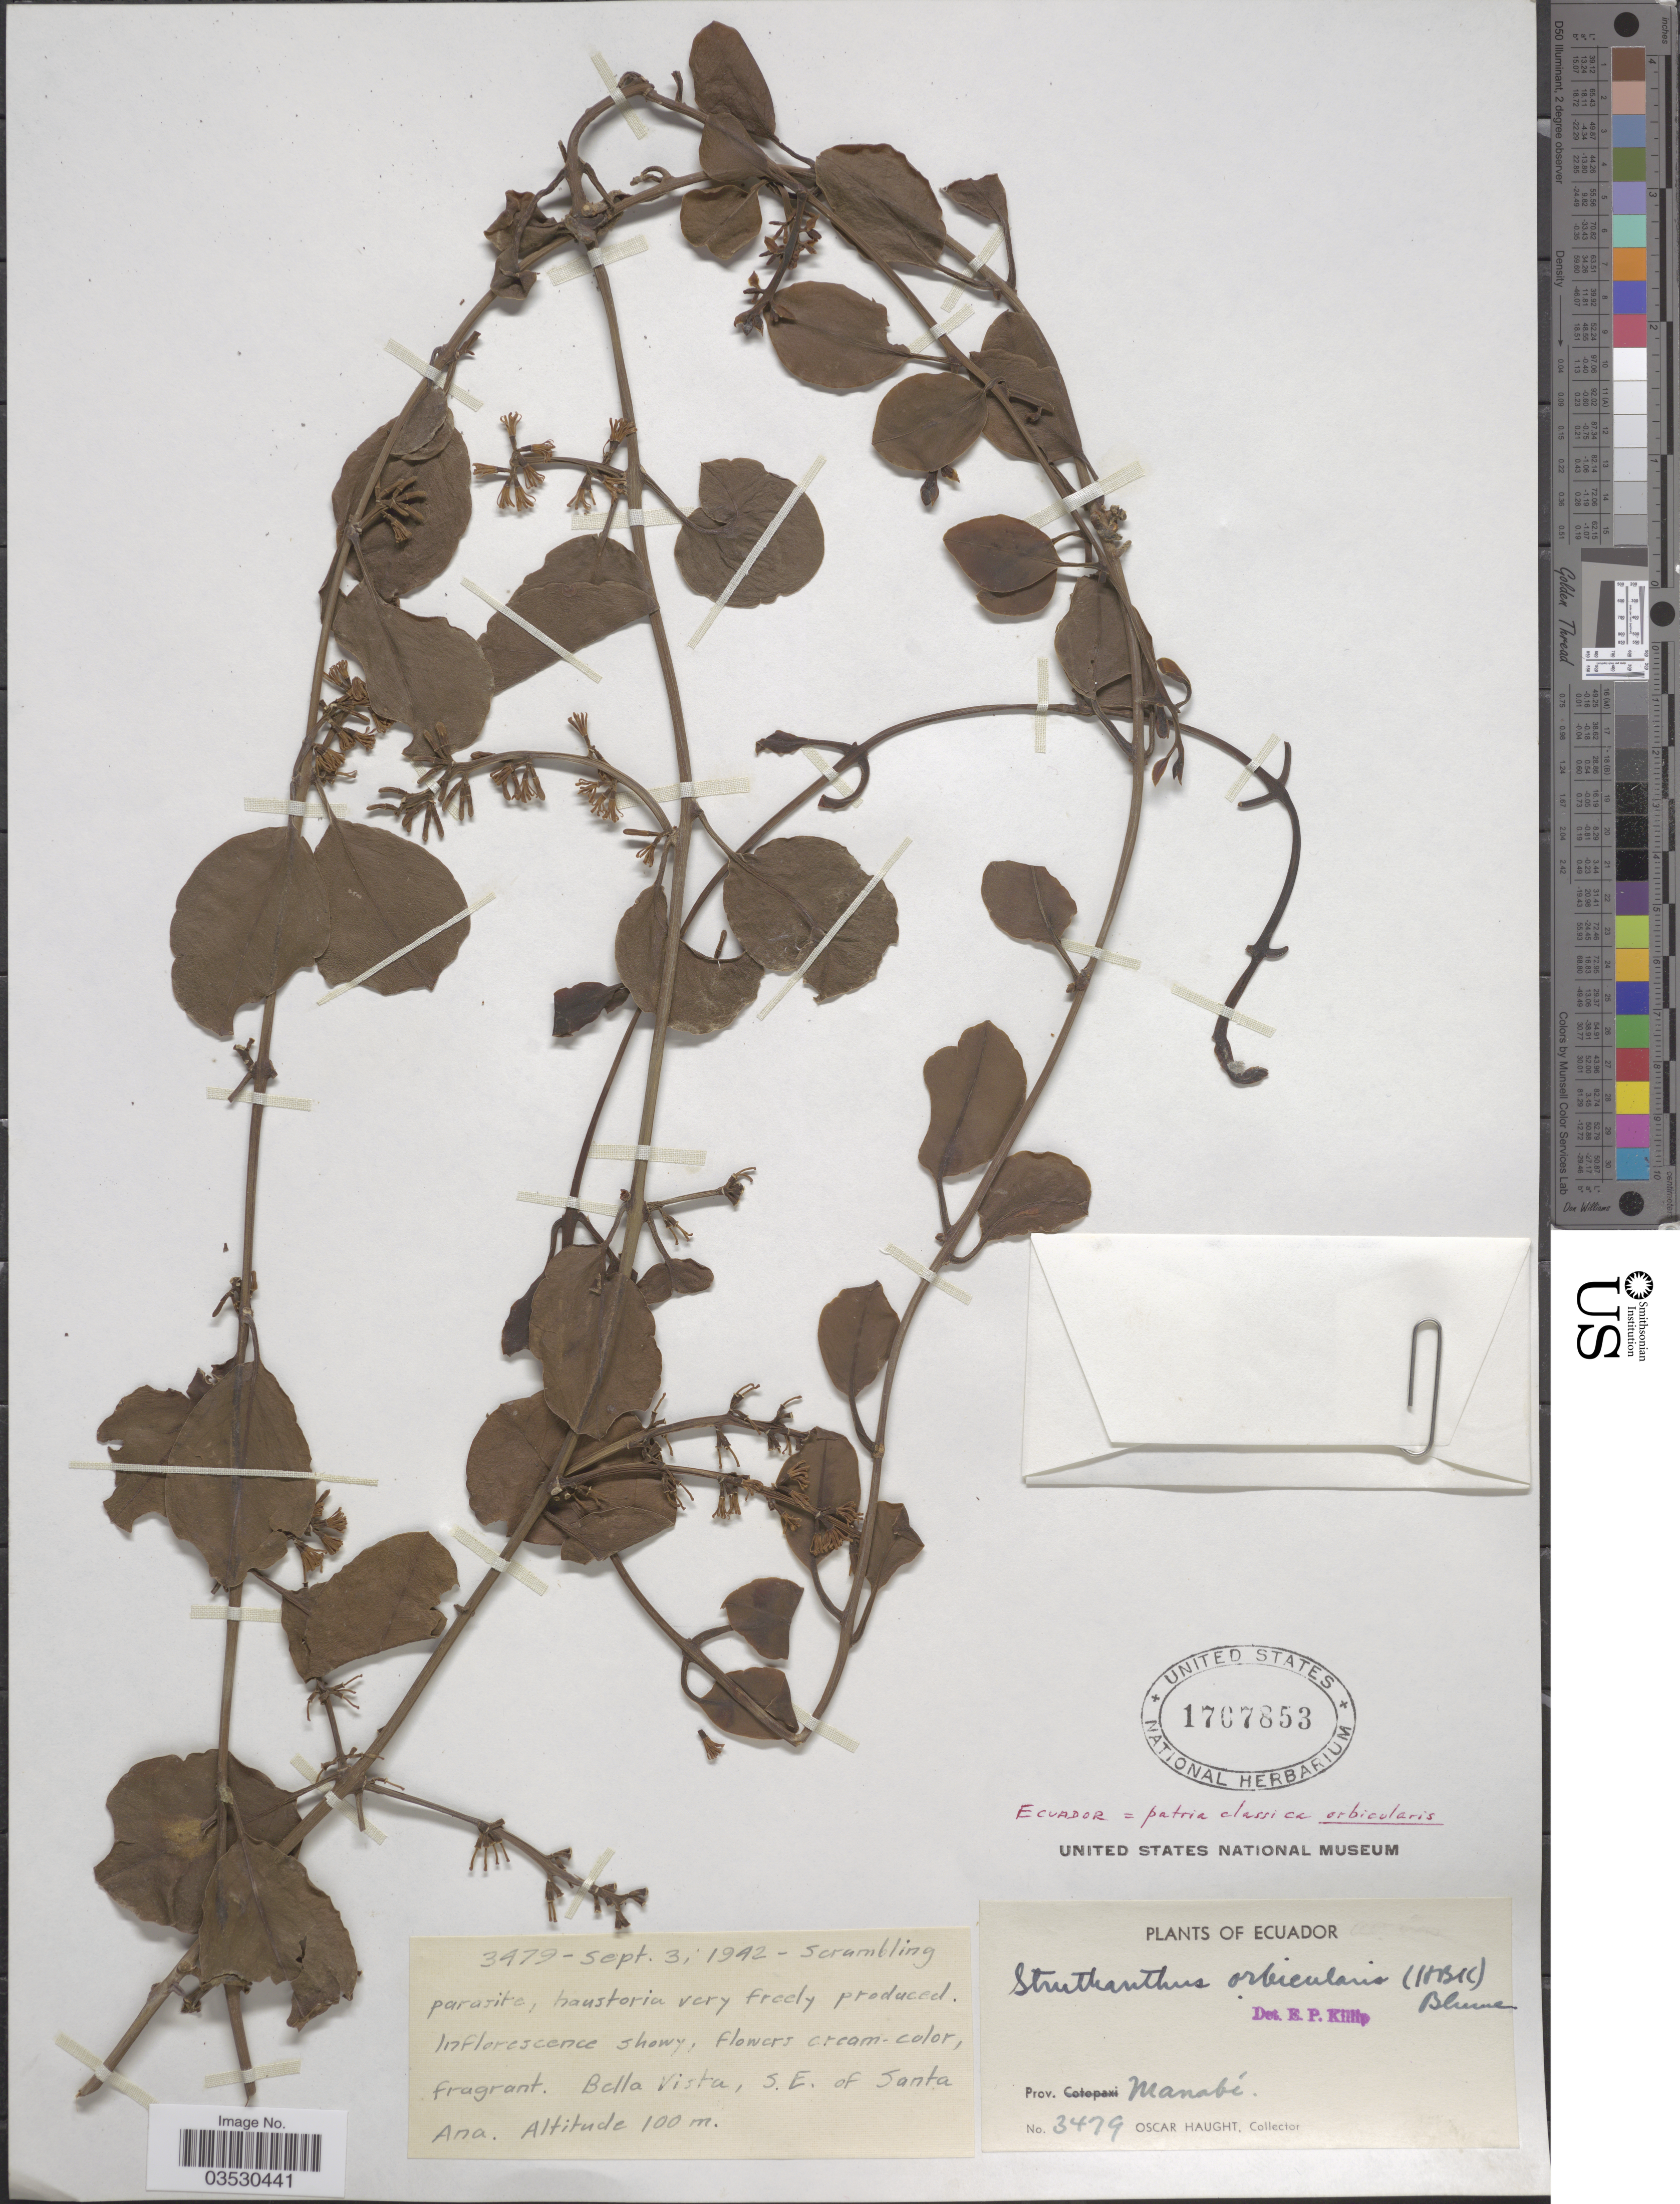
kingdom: Plantae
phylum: Tracheophyta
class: Magnoliopsida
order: Santalales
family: Loranthaceae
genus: Struthanthus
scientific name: Struthanthus orbicularis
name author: (Kunth) Blume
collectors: O. L. Haught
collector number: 3479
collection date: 1942-09-03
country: Ecuador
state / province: Manabí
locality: Bella Vista, S. E. of Santa Ana.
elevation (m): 100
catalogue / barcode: US 1707853